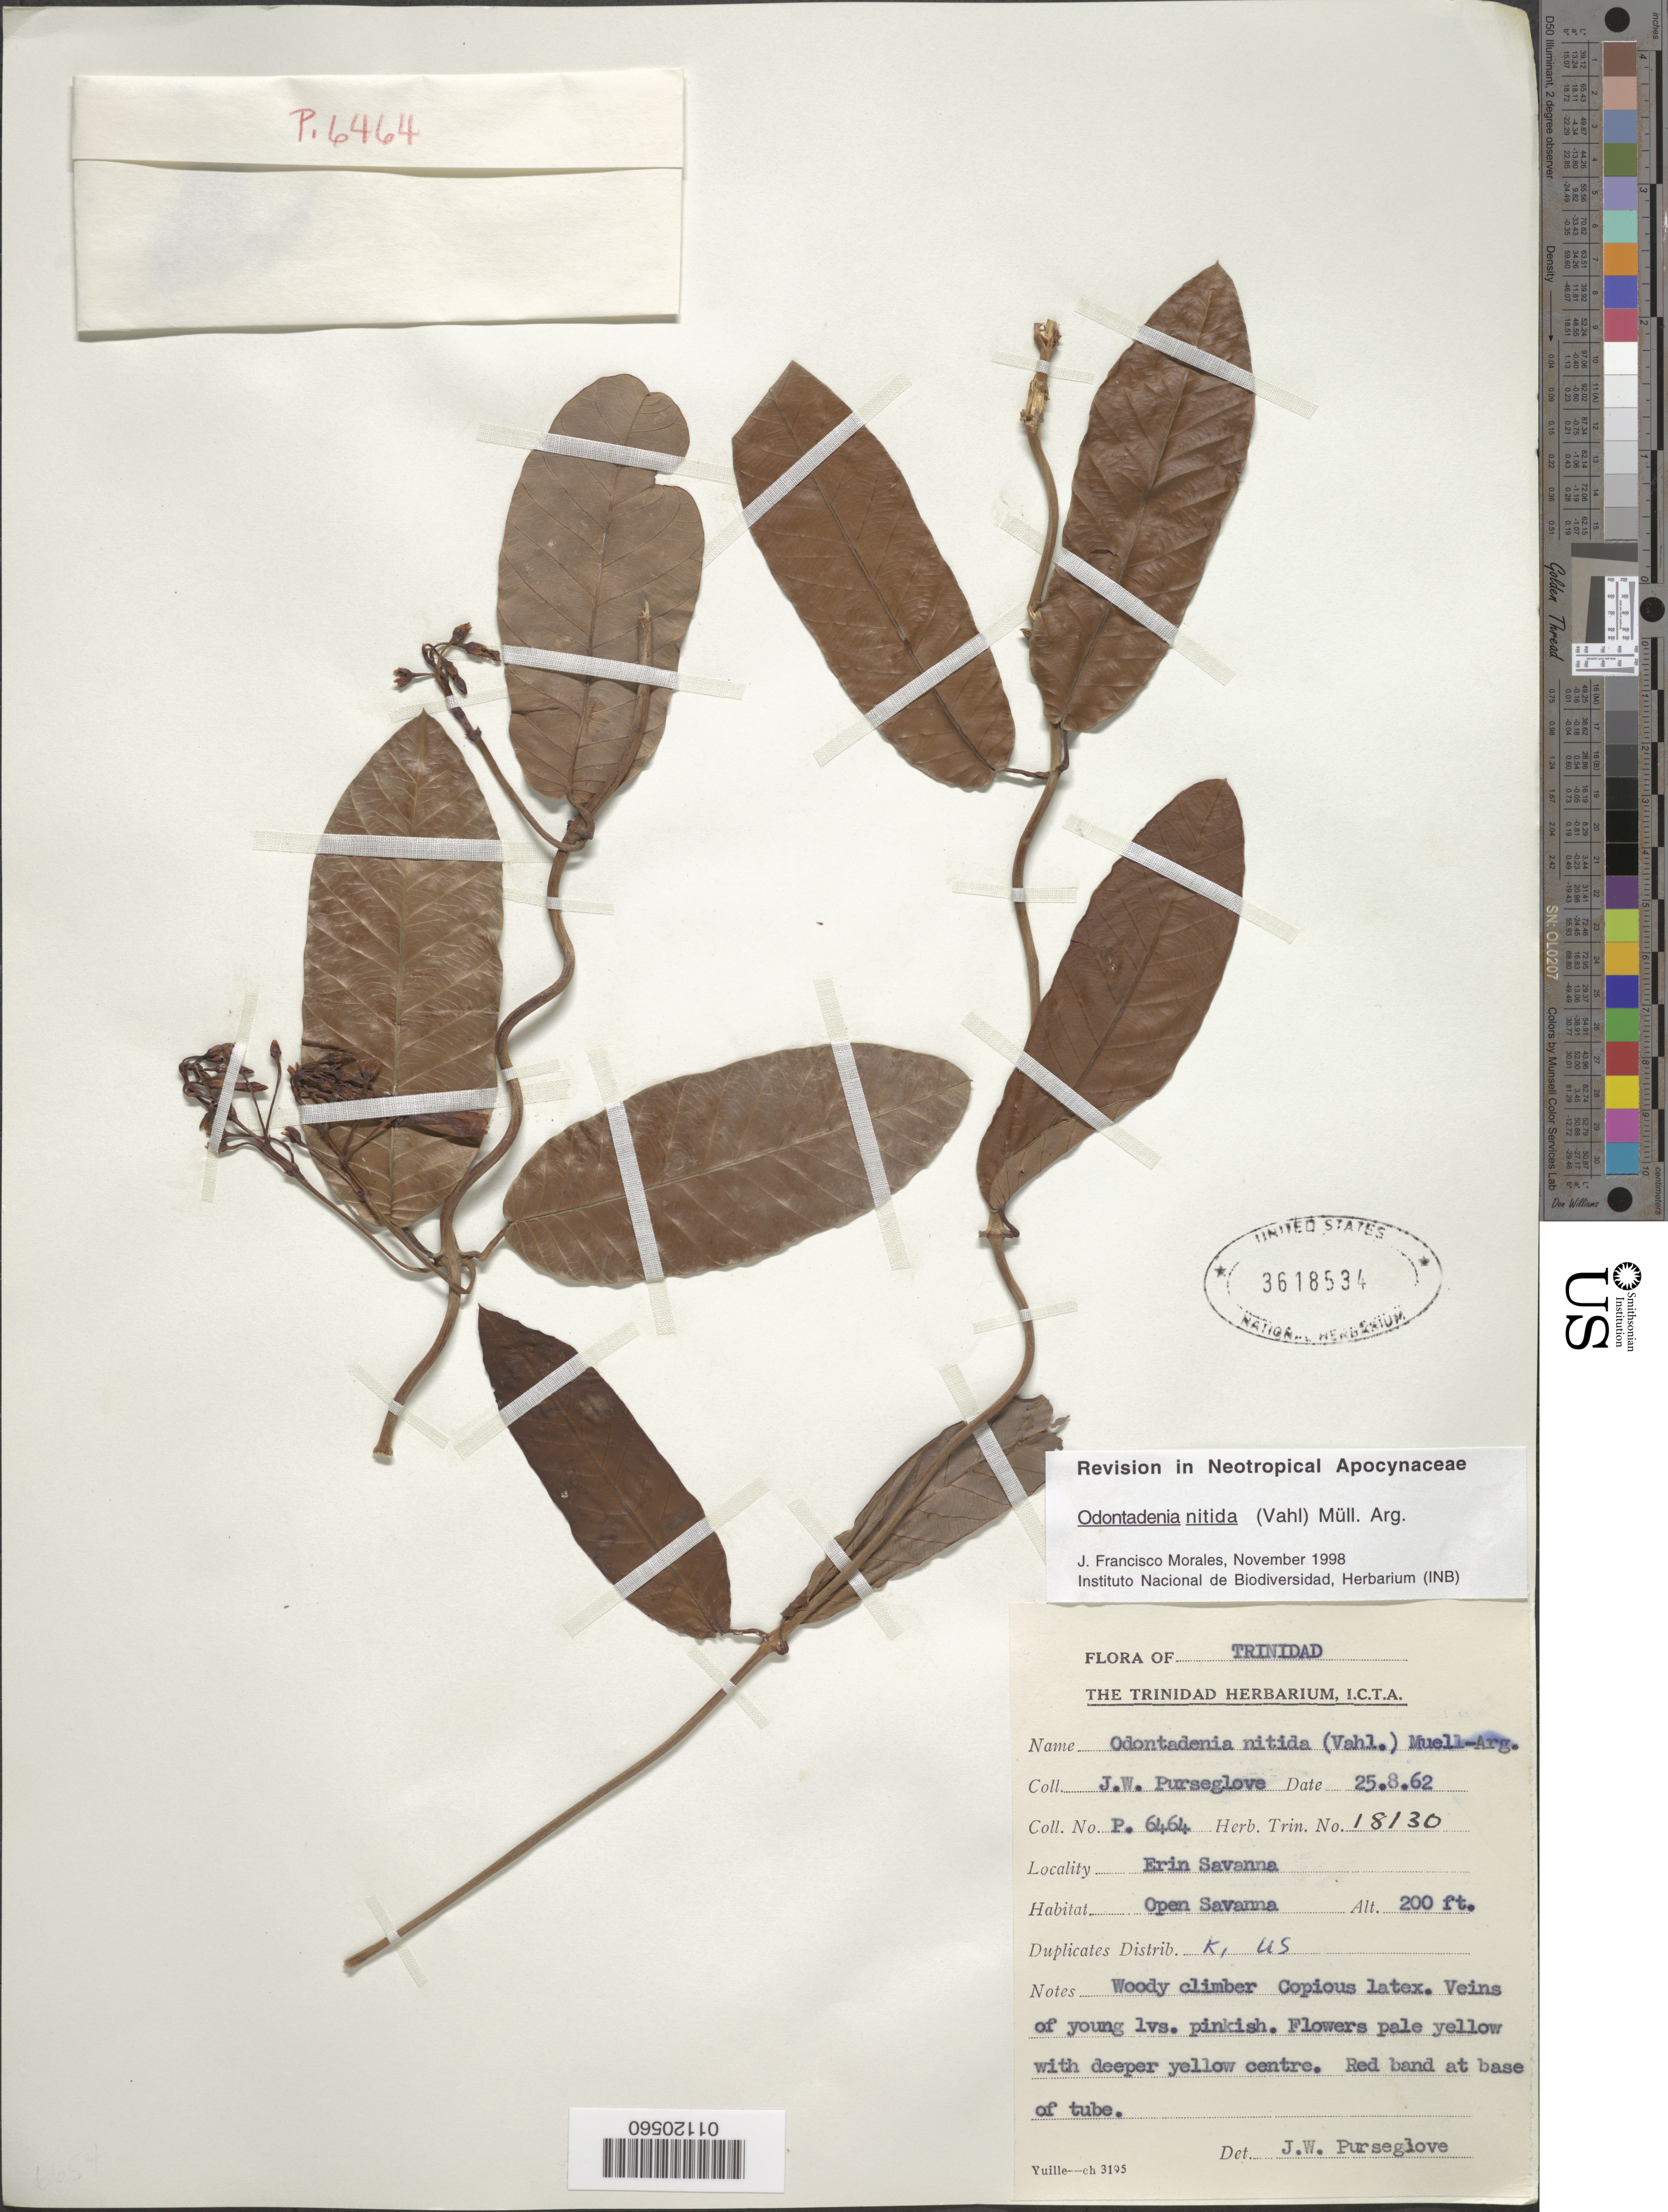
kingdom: Plantae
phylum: Tracheophyta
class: Magnoliopsida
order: Gentianales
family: Apocynaceae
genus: Odontadenia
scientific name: Odontadenia nitida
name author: (Vahl) Müll. Arg.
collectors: J. Purseglove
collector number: P.6464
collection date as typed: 25 Aug 1962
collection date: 1962-08-25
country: Trinidad and Tobago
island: Trinidad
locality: Erin Savanna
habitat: open savanna | Herb Trin. No. 18130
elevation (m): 61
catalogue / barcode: US 3618534